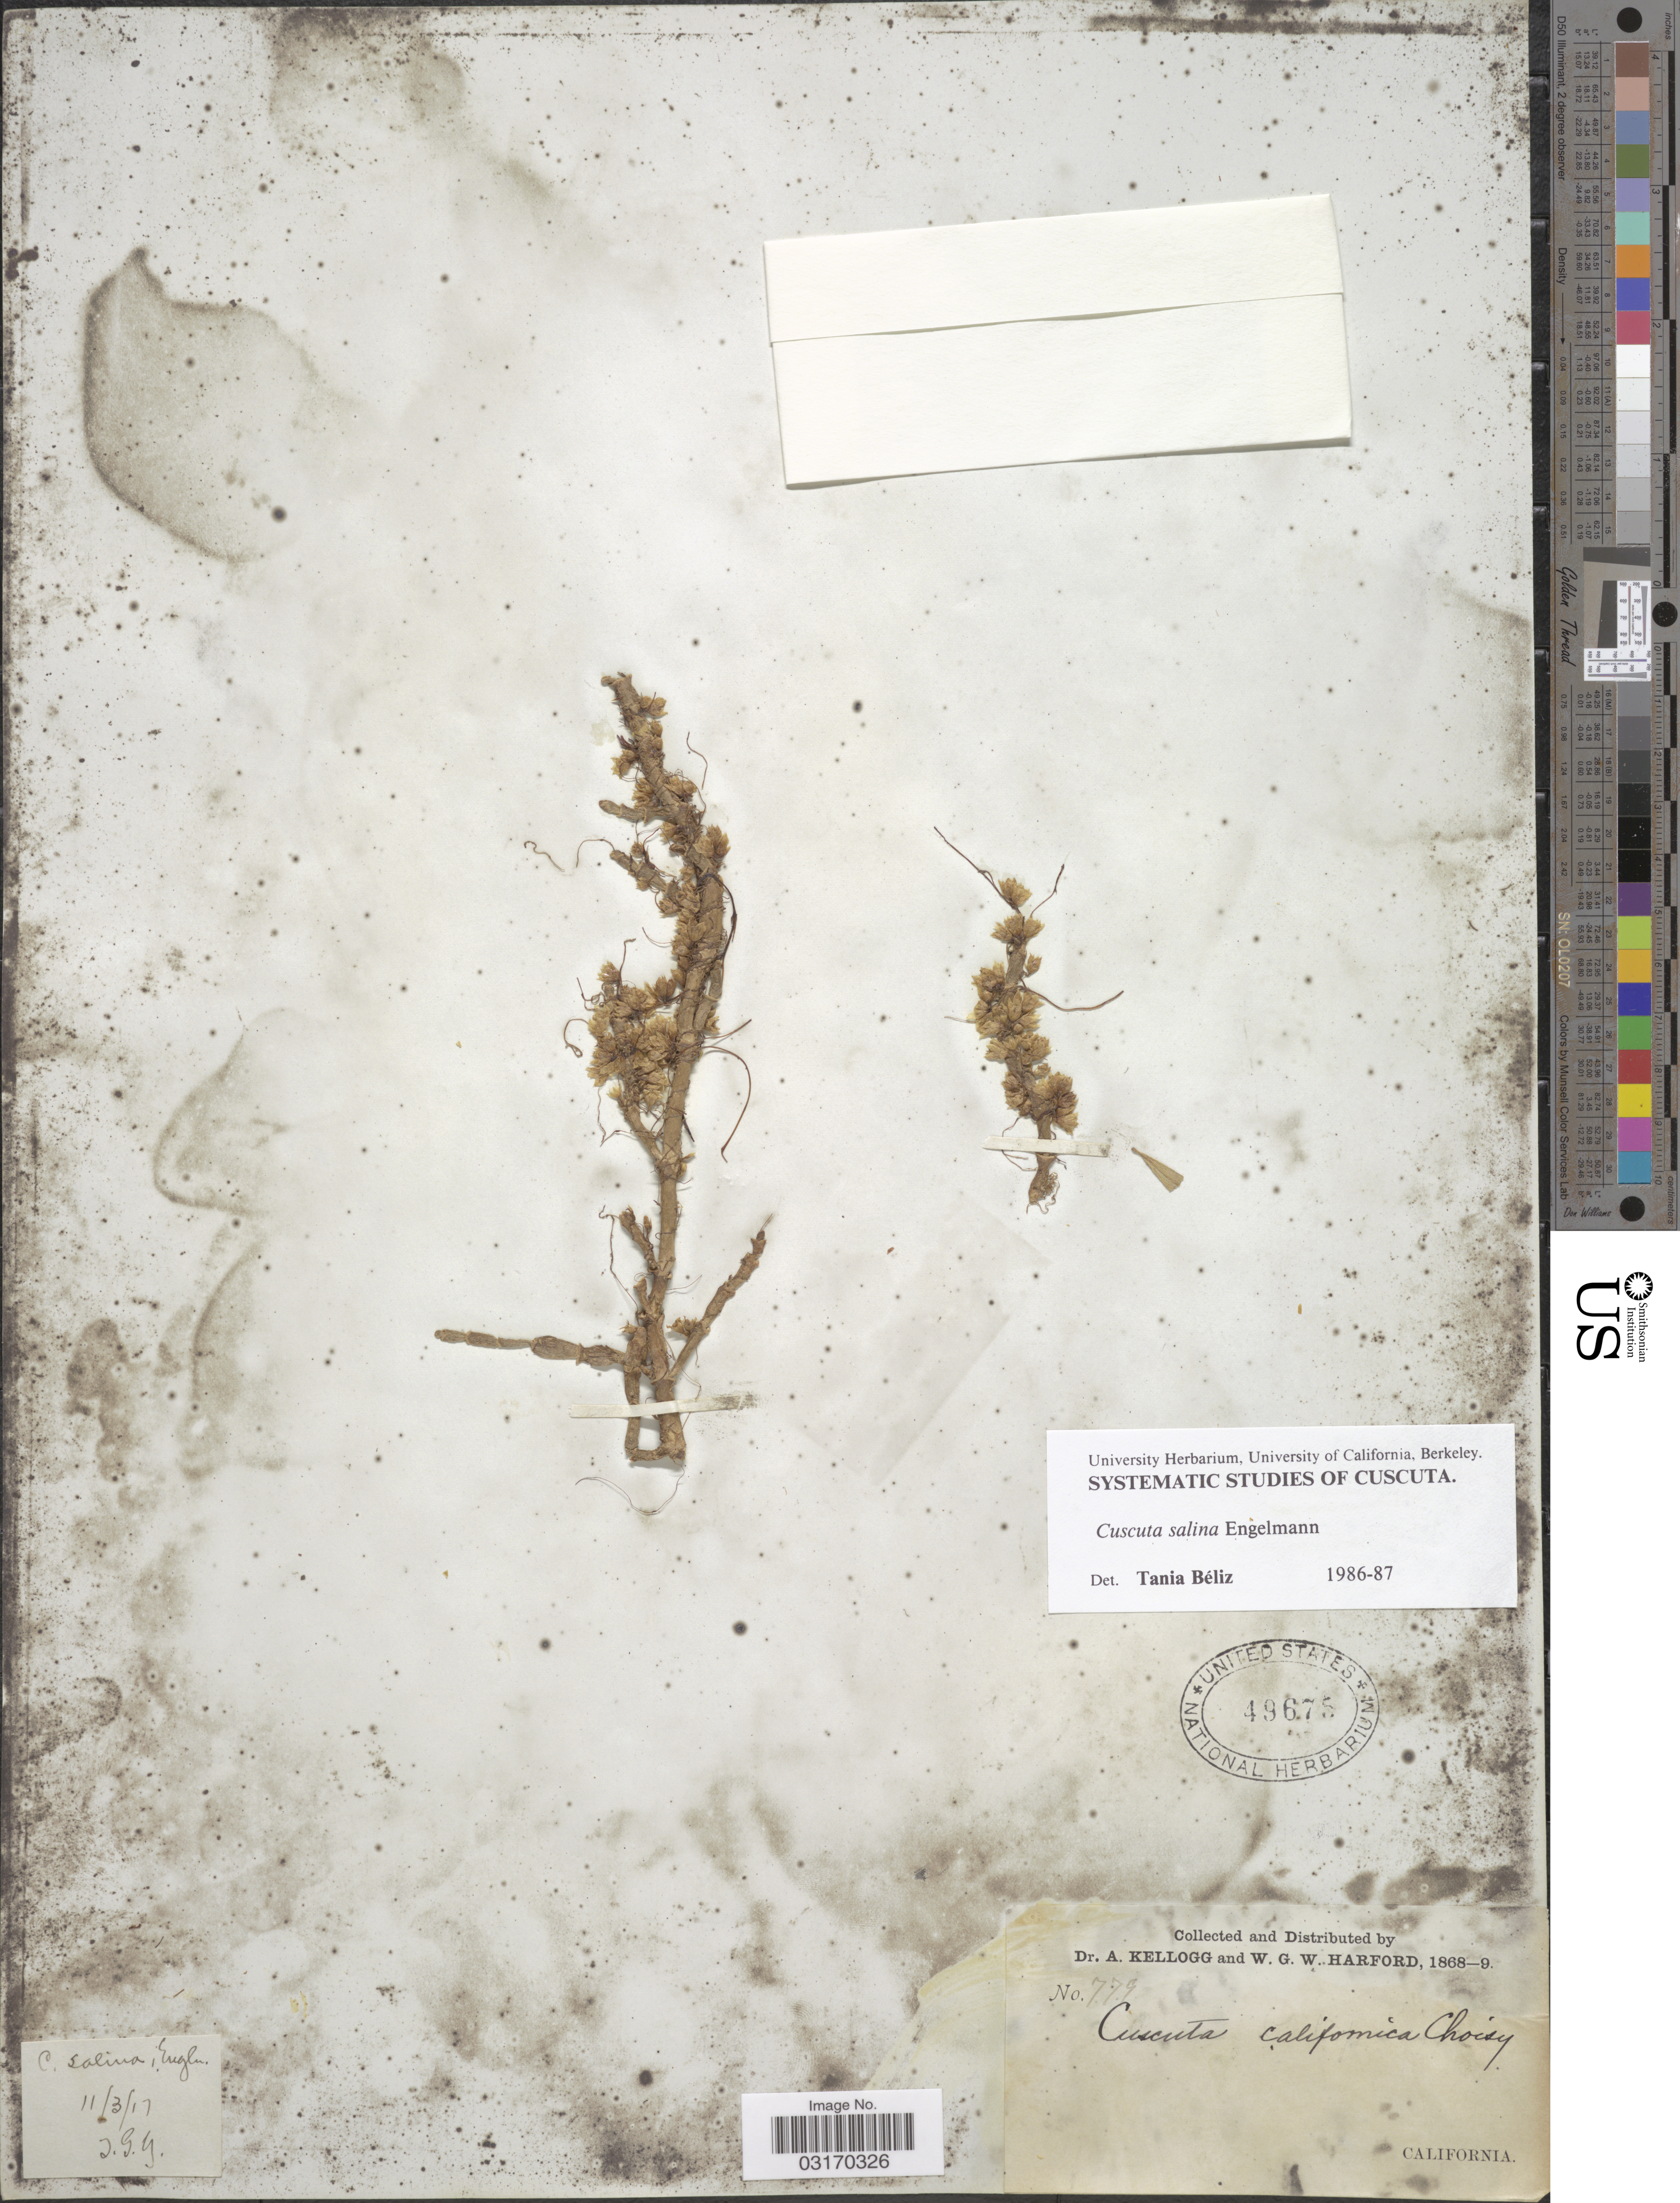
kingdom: Plantae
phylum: Tracheophyta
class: Magnoliopsida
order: Solanales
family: Convolvulaceae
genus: Cuscuta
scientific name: Cuscuta salina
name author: Engelm.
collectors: A. Kellogg & W. G. W. Harford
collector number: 779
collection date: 1868/1869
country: United States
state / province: California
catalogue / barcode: US 49675